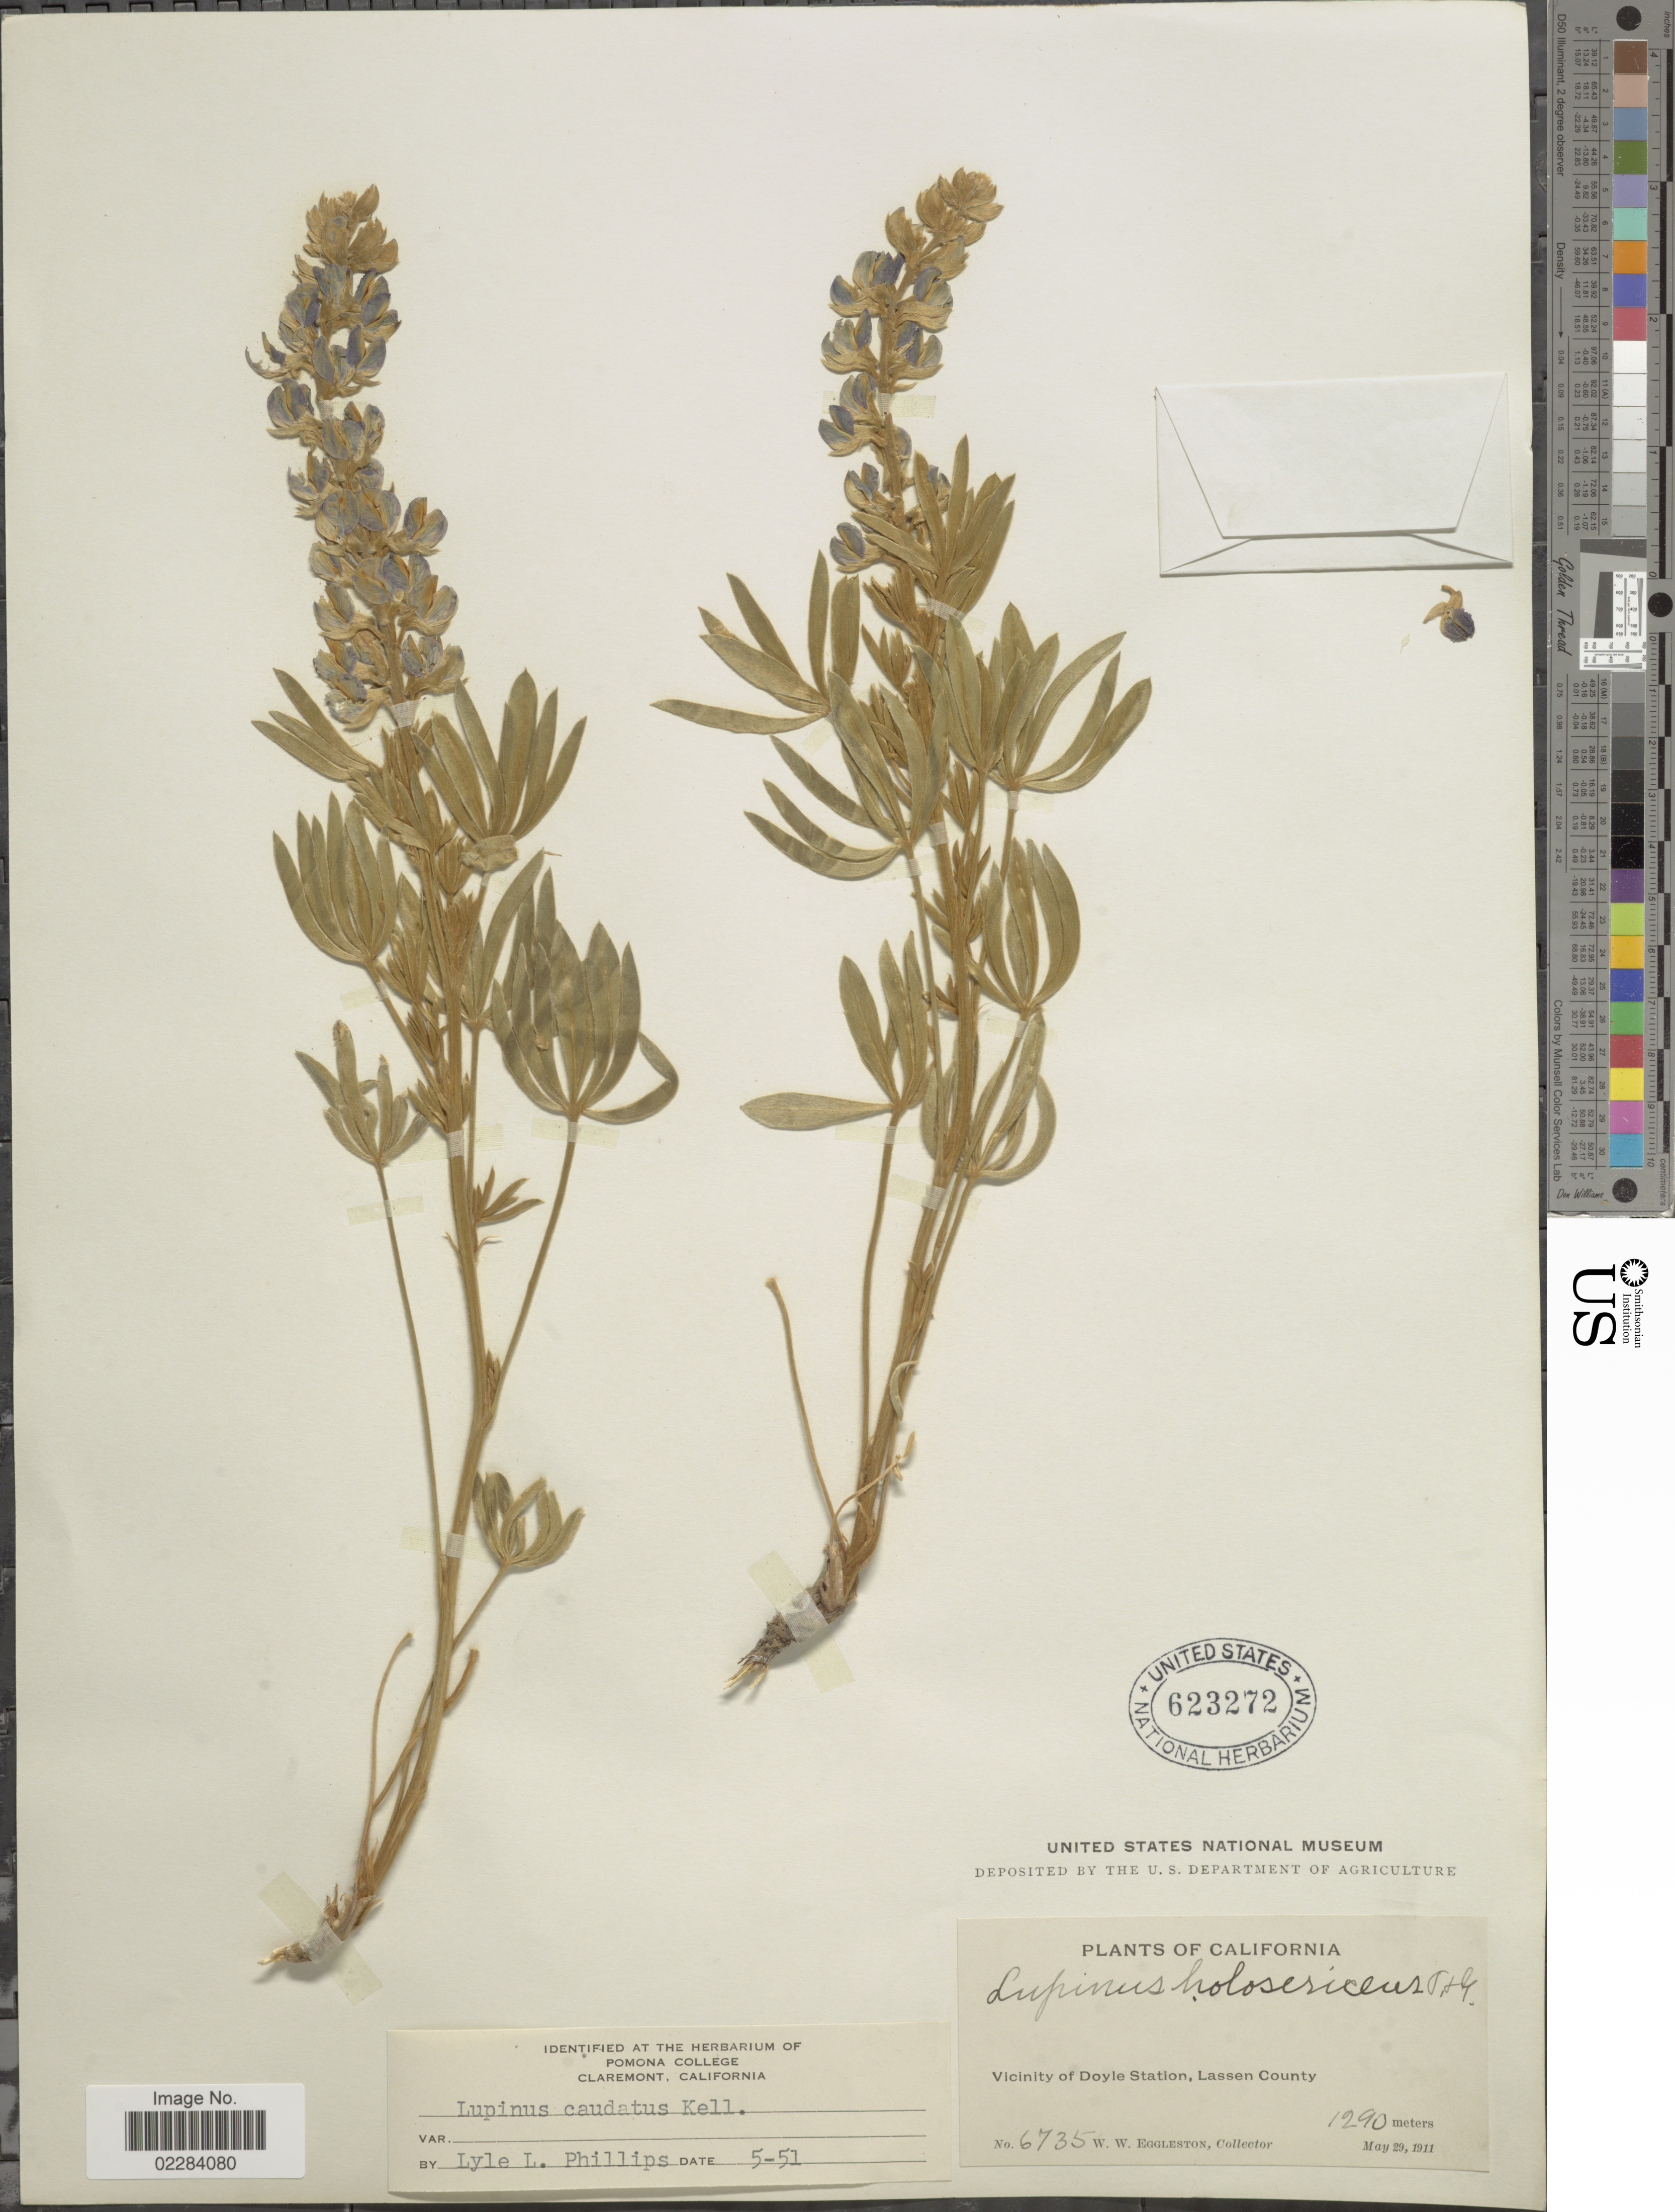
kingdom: Plantae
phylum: Tracheophyta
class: Magnoliopsida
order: Fabales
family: Fabaceae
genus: Lupinus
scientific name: Lupinus argenteus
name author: Pursh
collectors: W. W. Eggleston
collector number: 6735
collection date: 1911-05-29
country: United States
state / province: California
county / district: Lassen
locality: Vicinity of Doyle Station, Lassen County.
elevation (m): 1290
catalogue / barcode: US 623272